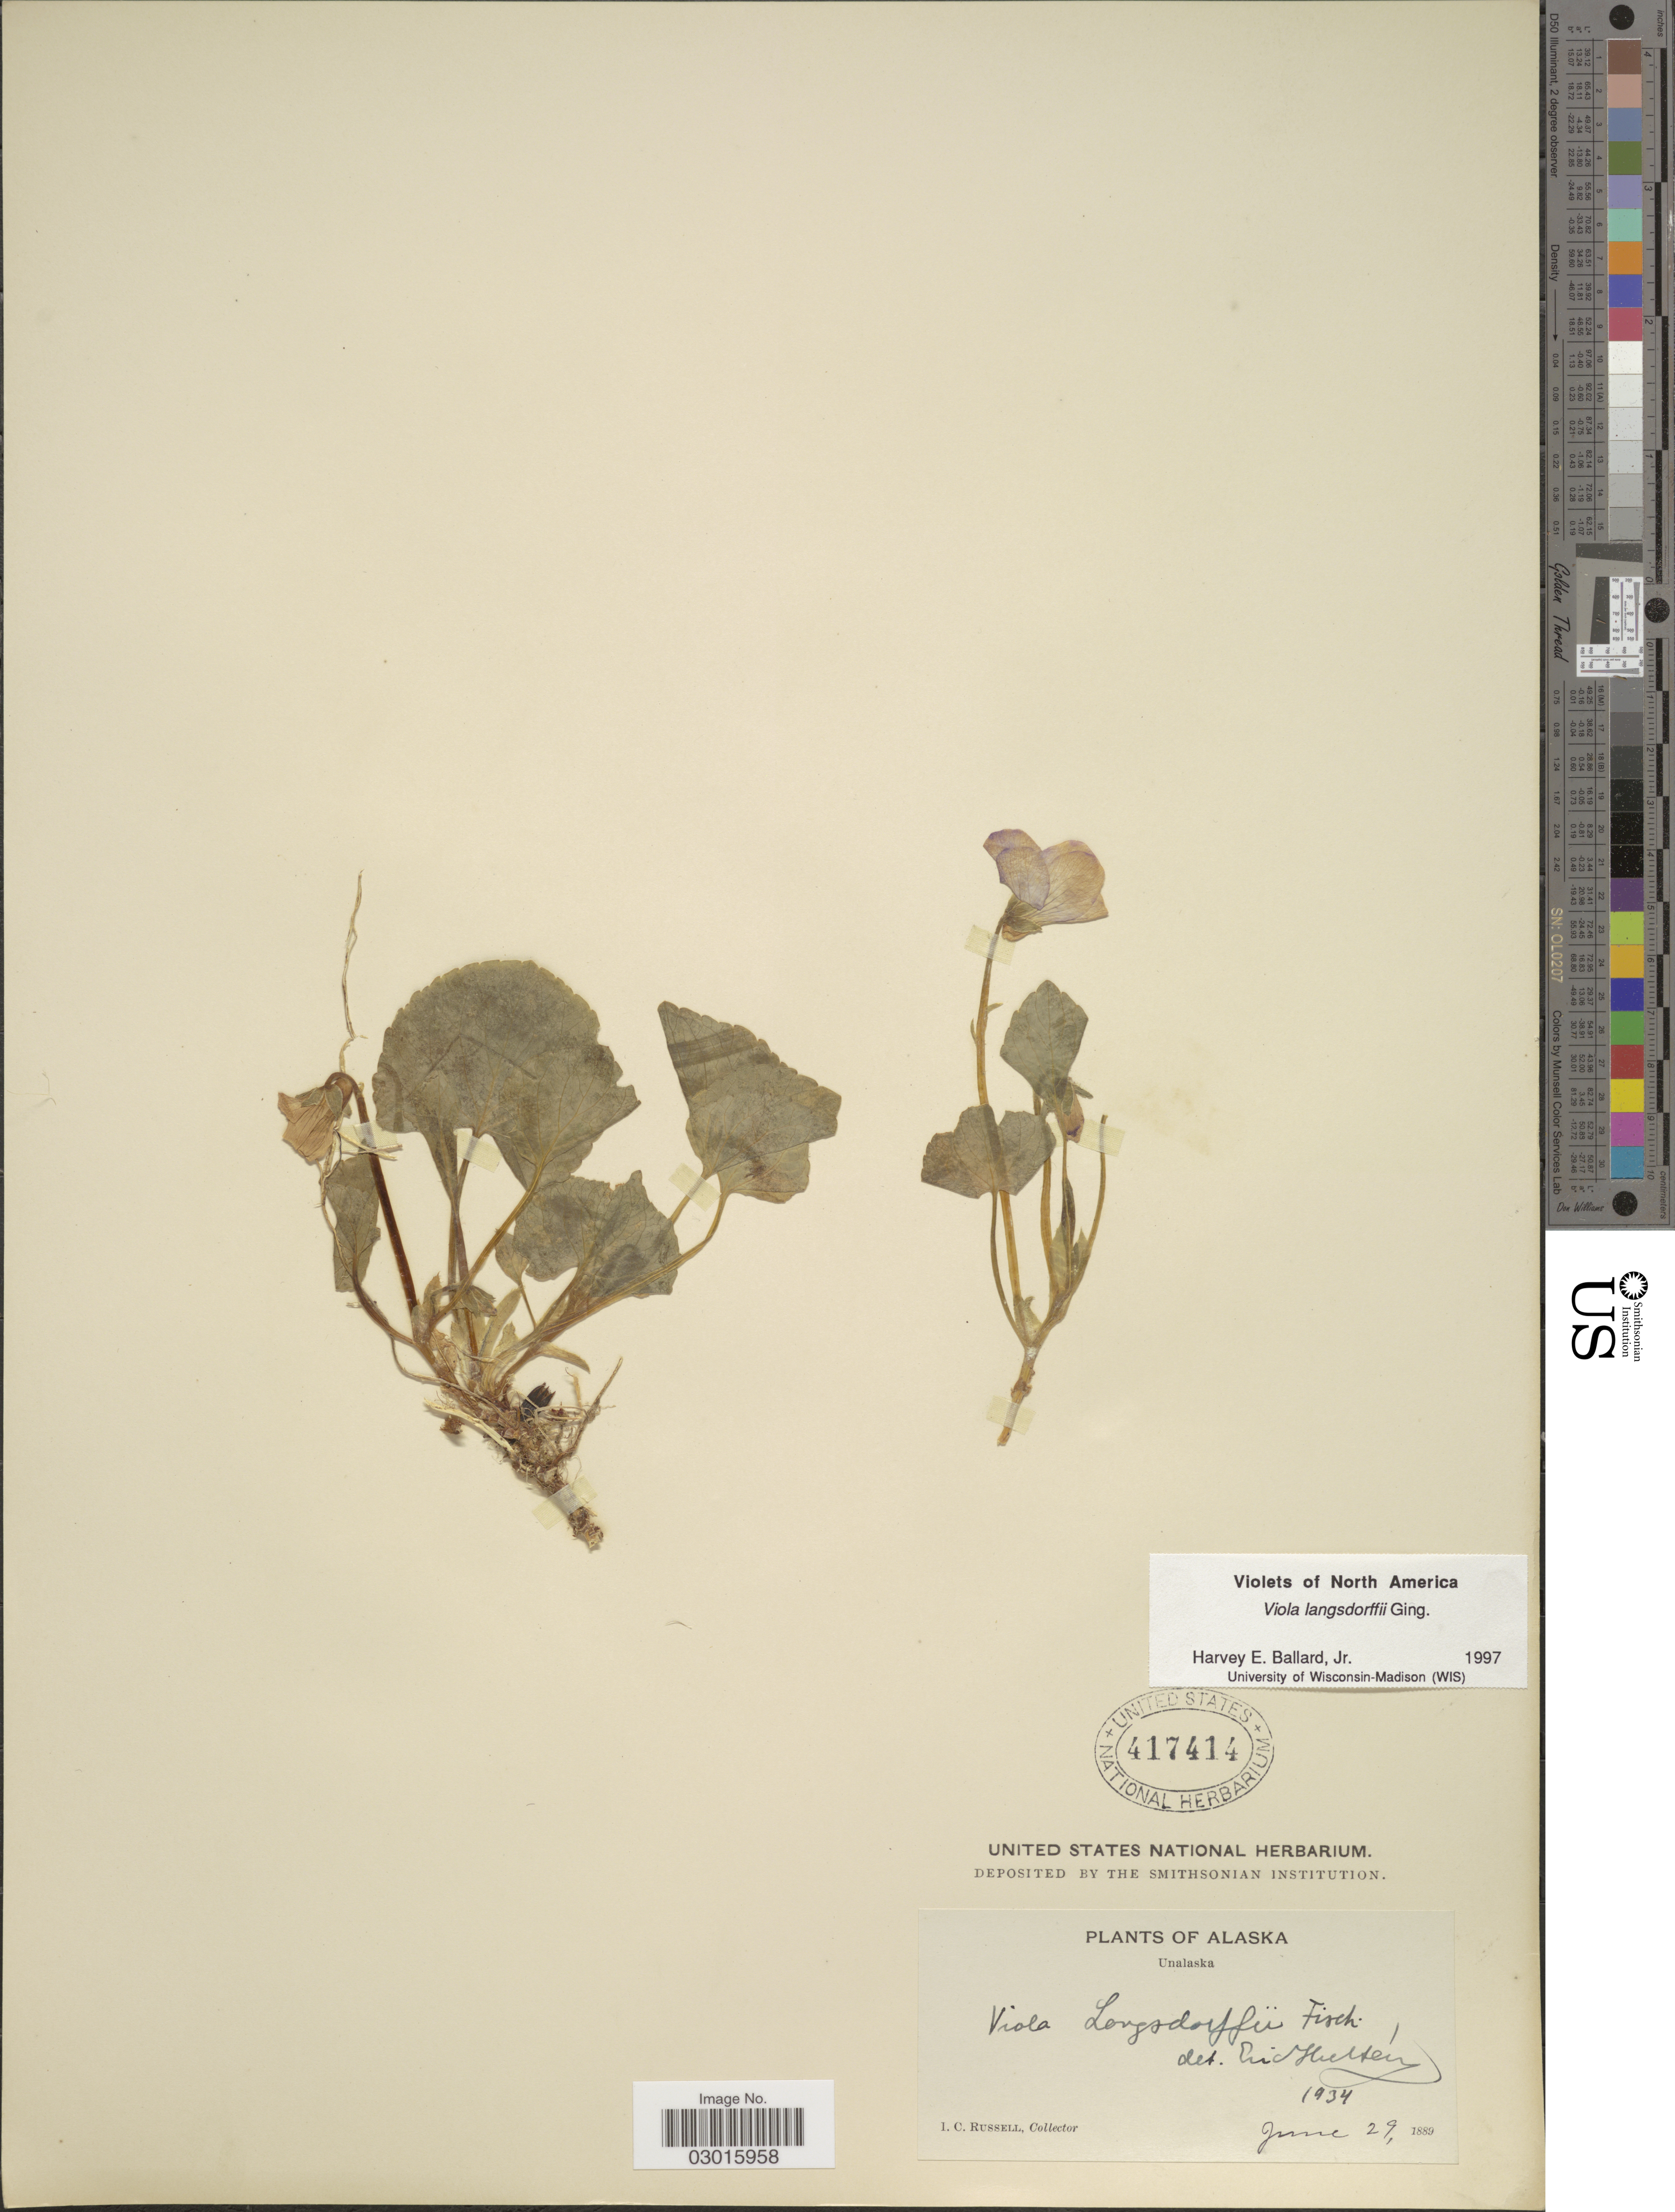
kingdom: Plantae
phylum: Tracheophyta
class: Magnoliopsida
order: Malpighiales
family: Violaceae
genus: Viola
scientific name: Viola langsdorffii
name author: Fisch. ex Ging.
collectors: I. C. Russell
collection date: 1889-06-29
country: United States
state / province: Alaska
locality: Unalaska.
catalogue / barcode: US 417414